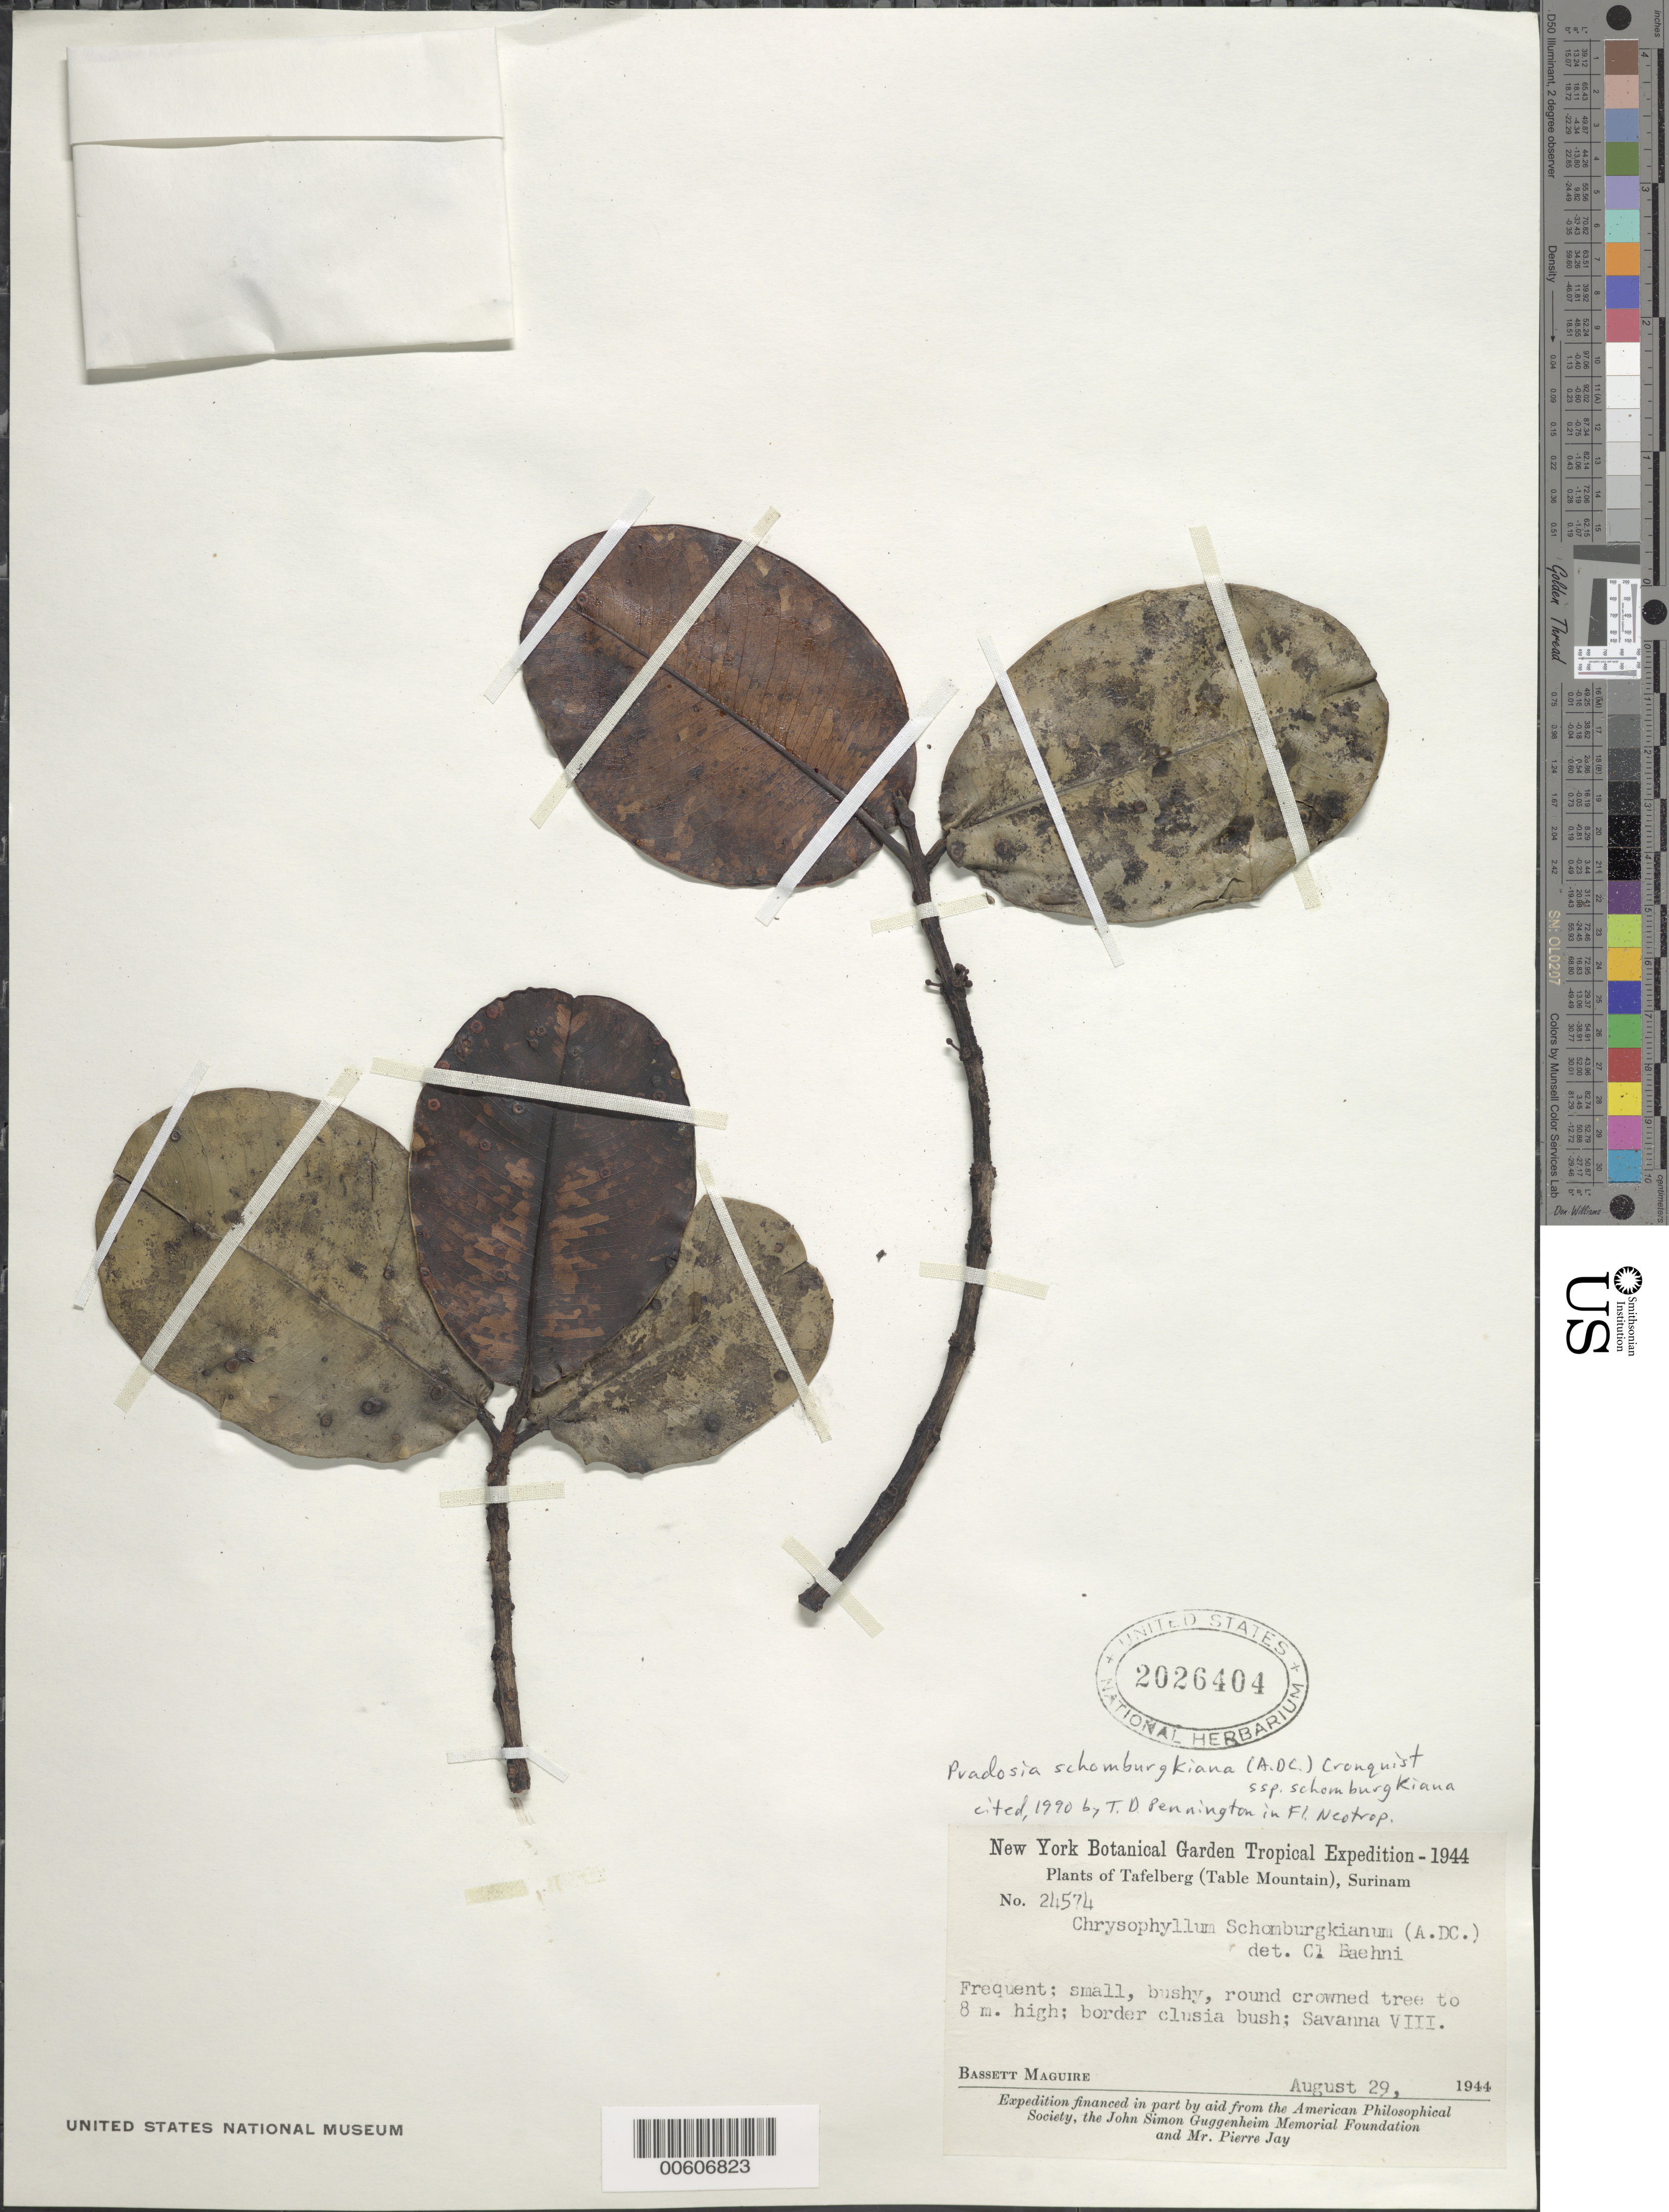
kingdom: Plantae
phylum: Tracheophyta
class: Magnoliopsida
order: Ericales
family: Sapotaceae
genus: Pradosia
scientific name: Pradosia schomburgkiana subsp. schomburgkiana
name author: (A. DC.) Cronq.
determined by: Pennington, T. D., (K)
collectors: B. Maguire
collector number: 24574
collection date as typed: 29-Aug-44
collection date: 1944-08-29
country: Suriname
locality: Tafelberg (Table Mountain), Savanna VIII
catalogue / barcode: US 2026404